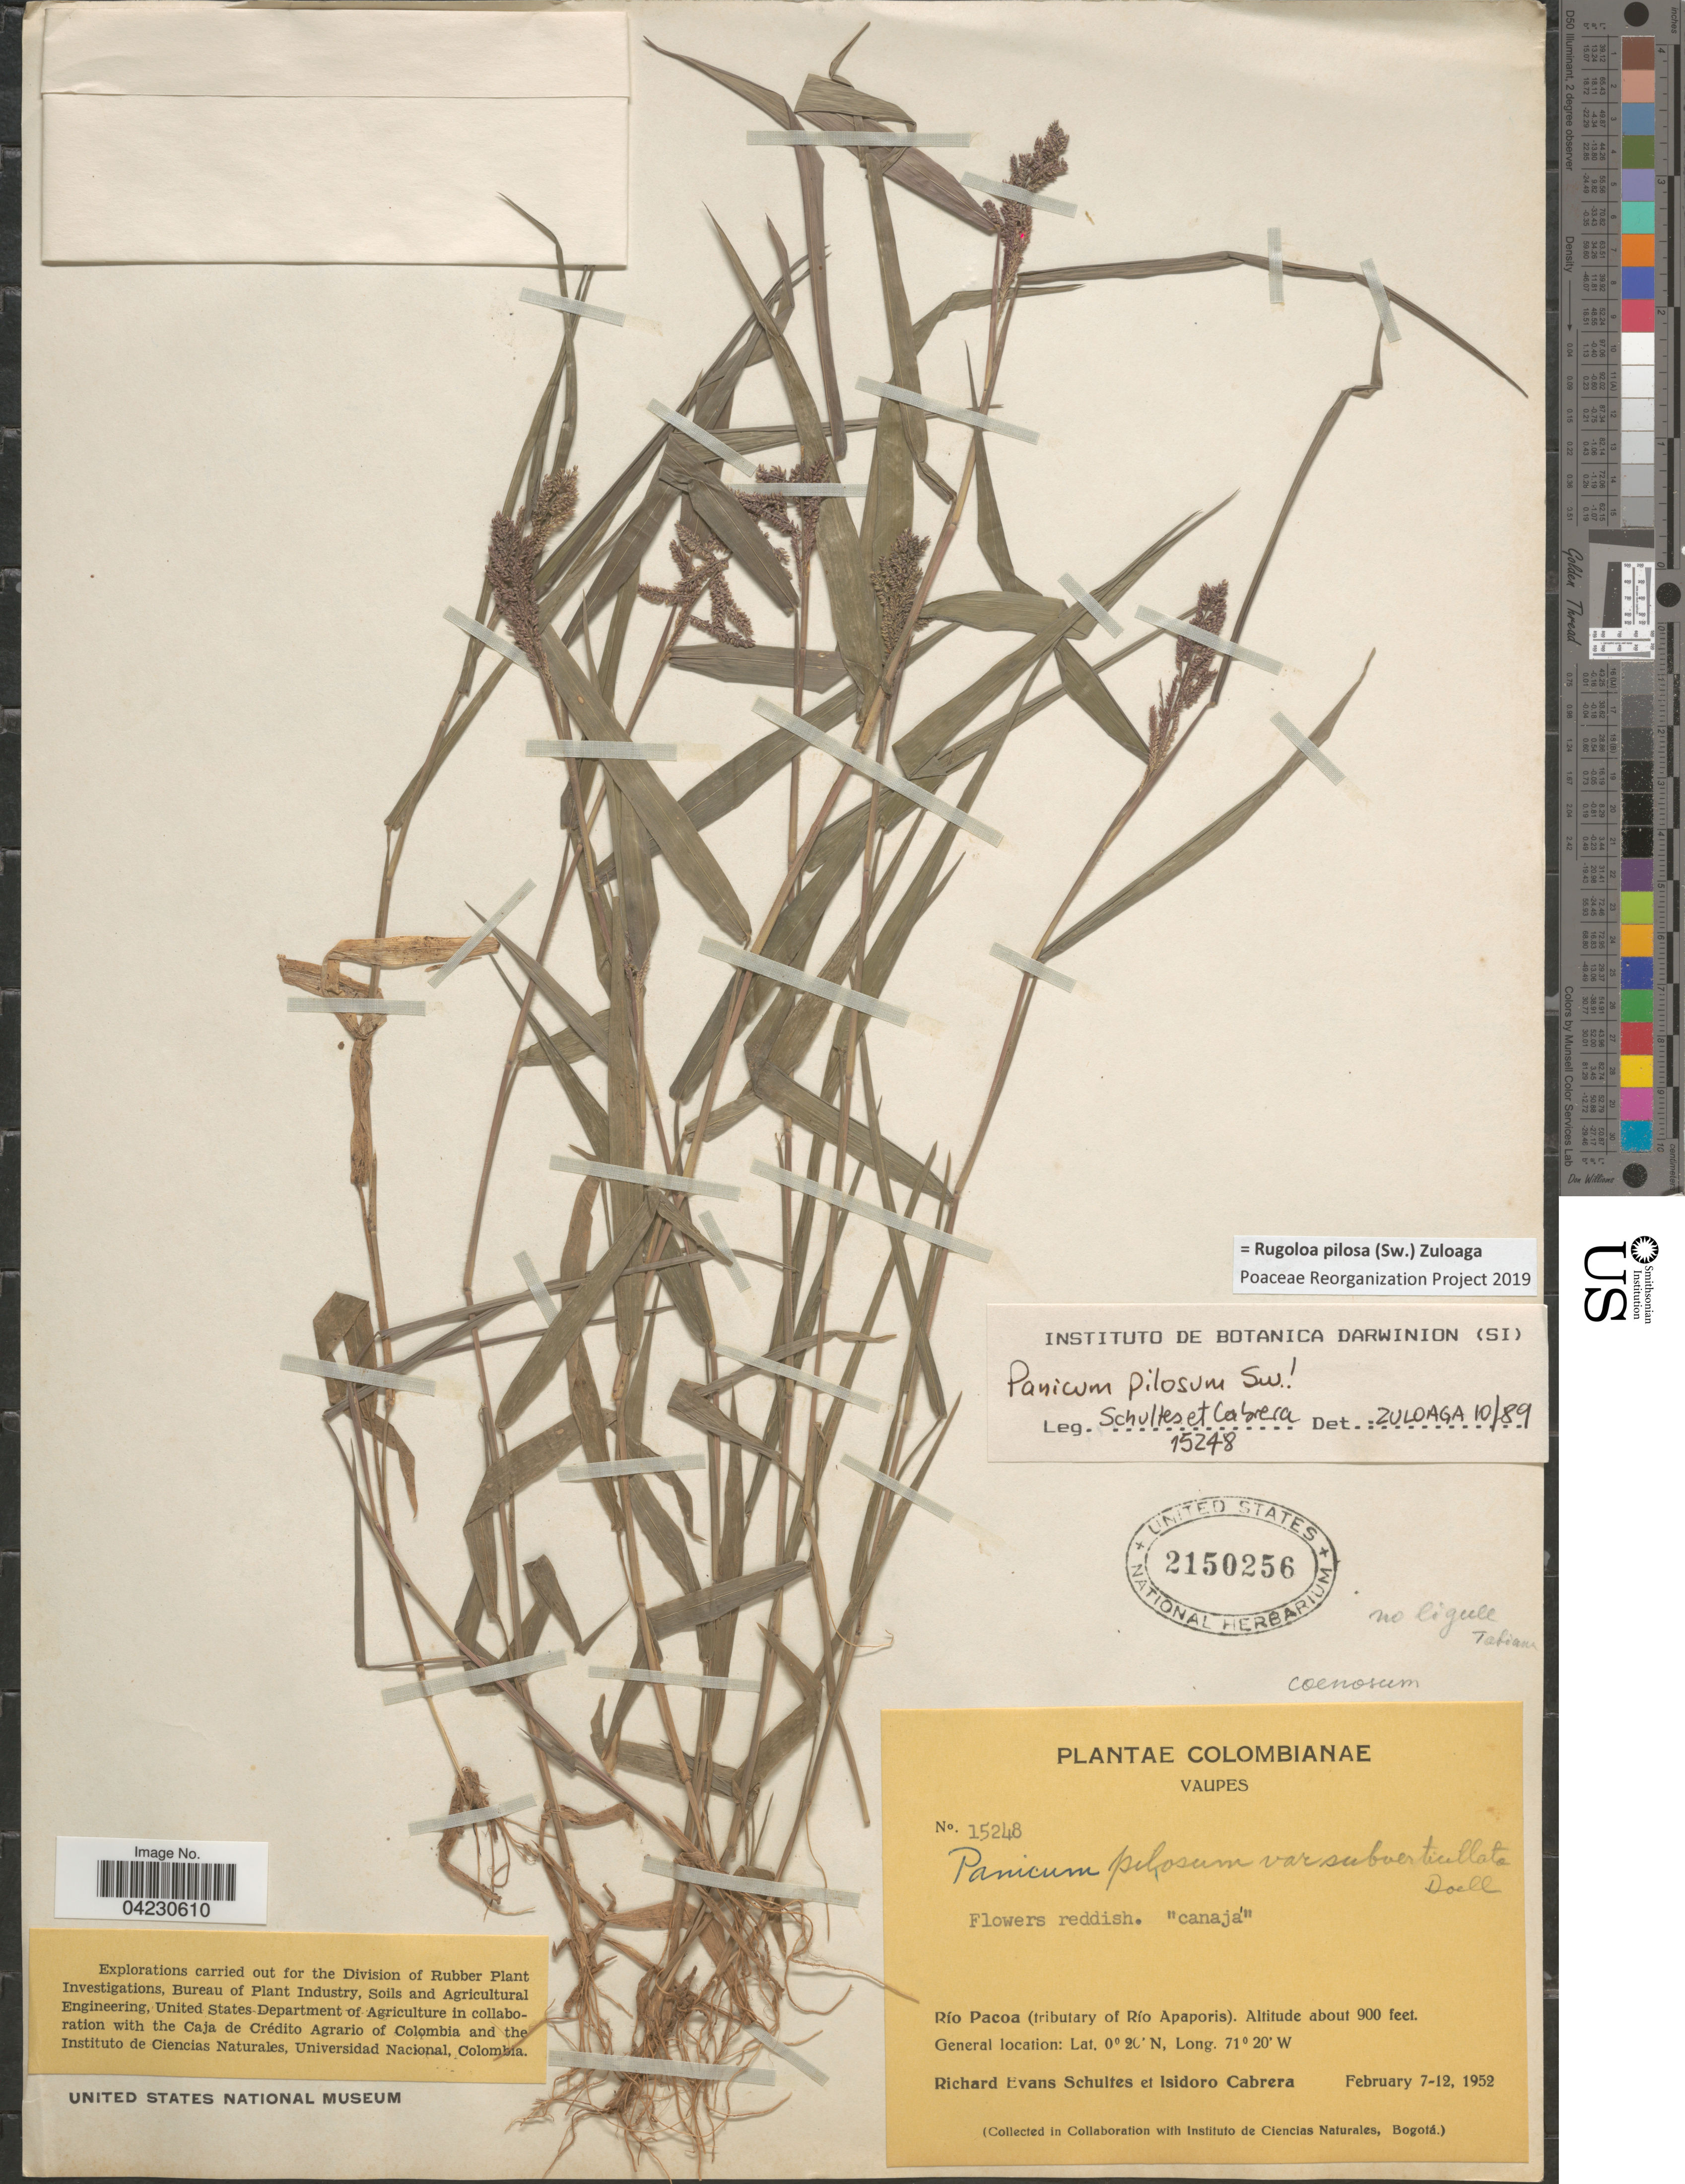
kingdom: Plantae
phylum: Tracheophyta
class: Liliopsida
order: Poales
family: Poaceae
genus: Rugoloa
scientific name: Rugoloa pilosa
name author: (Sw.) Zuloaga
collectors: R. E. Schultes & I. Cabrera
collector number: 15248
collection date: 1952-02-07/1952-02-12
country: Colombia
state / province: Vaupés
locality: Colombianae. Río Pacoa (tributary of Río Apaporis).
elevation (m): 274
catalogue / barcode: US 2150256